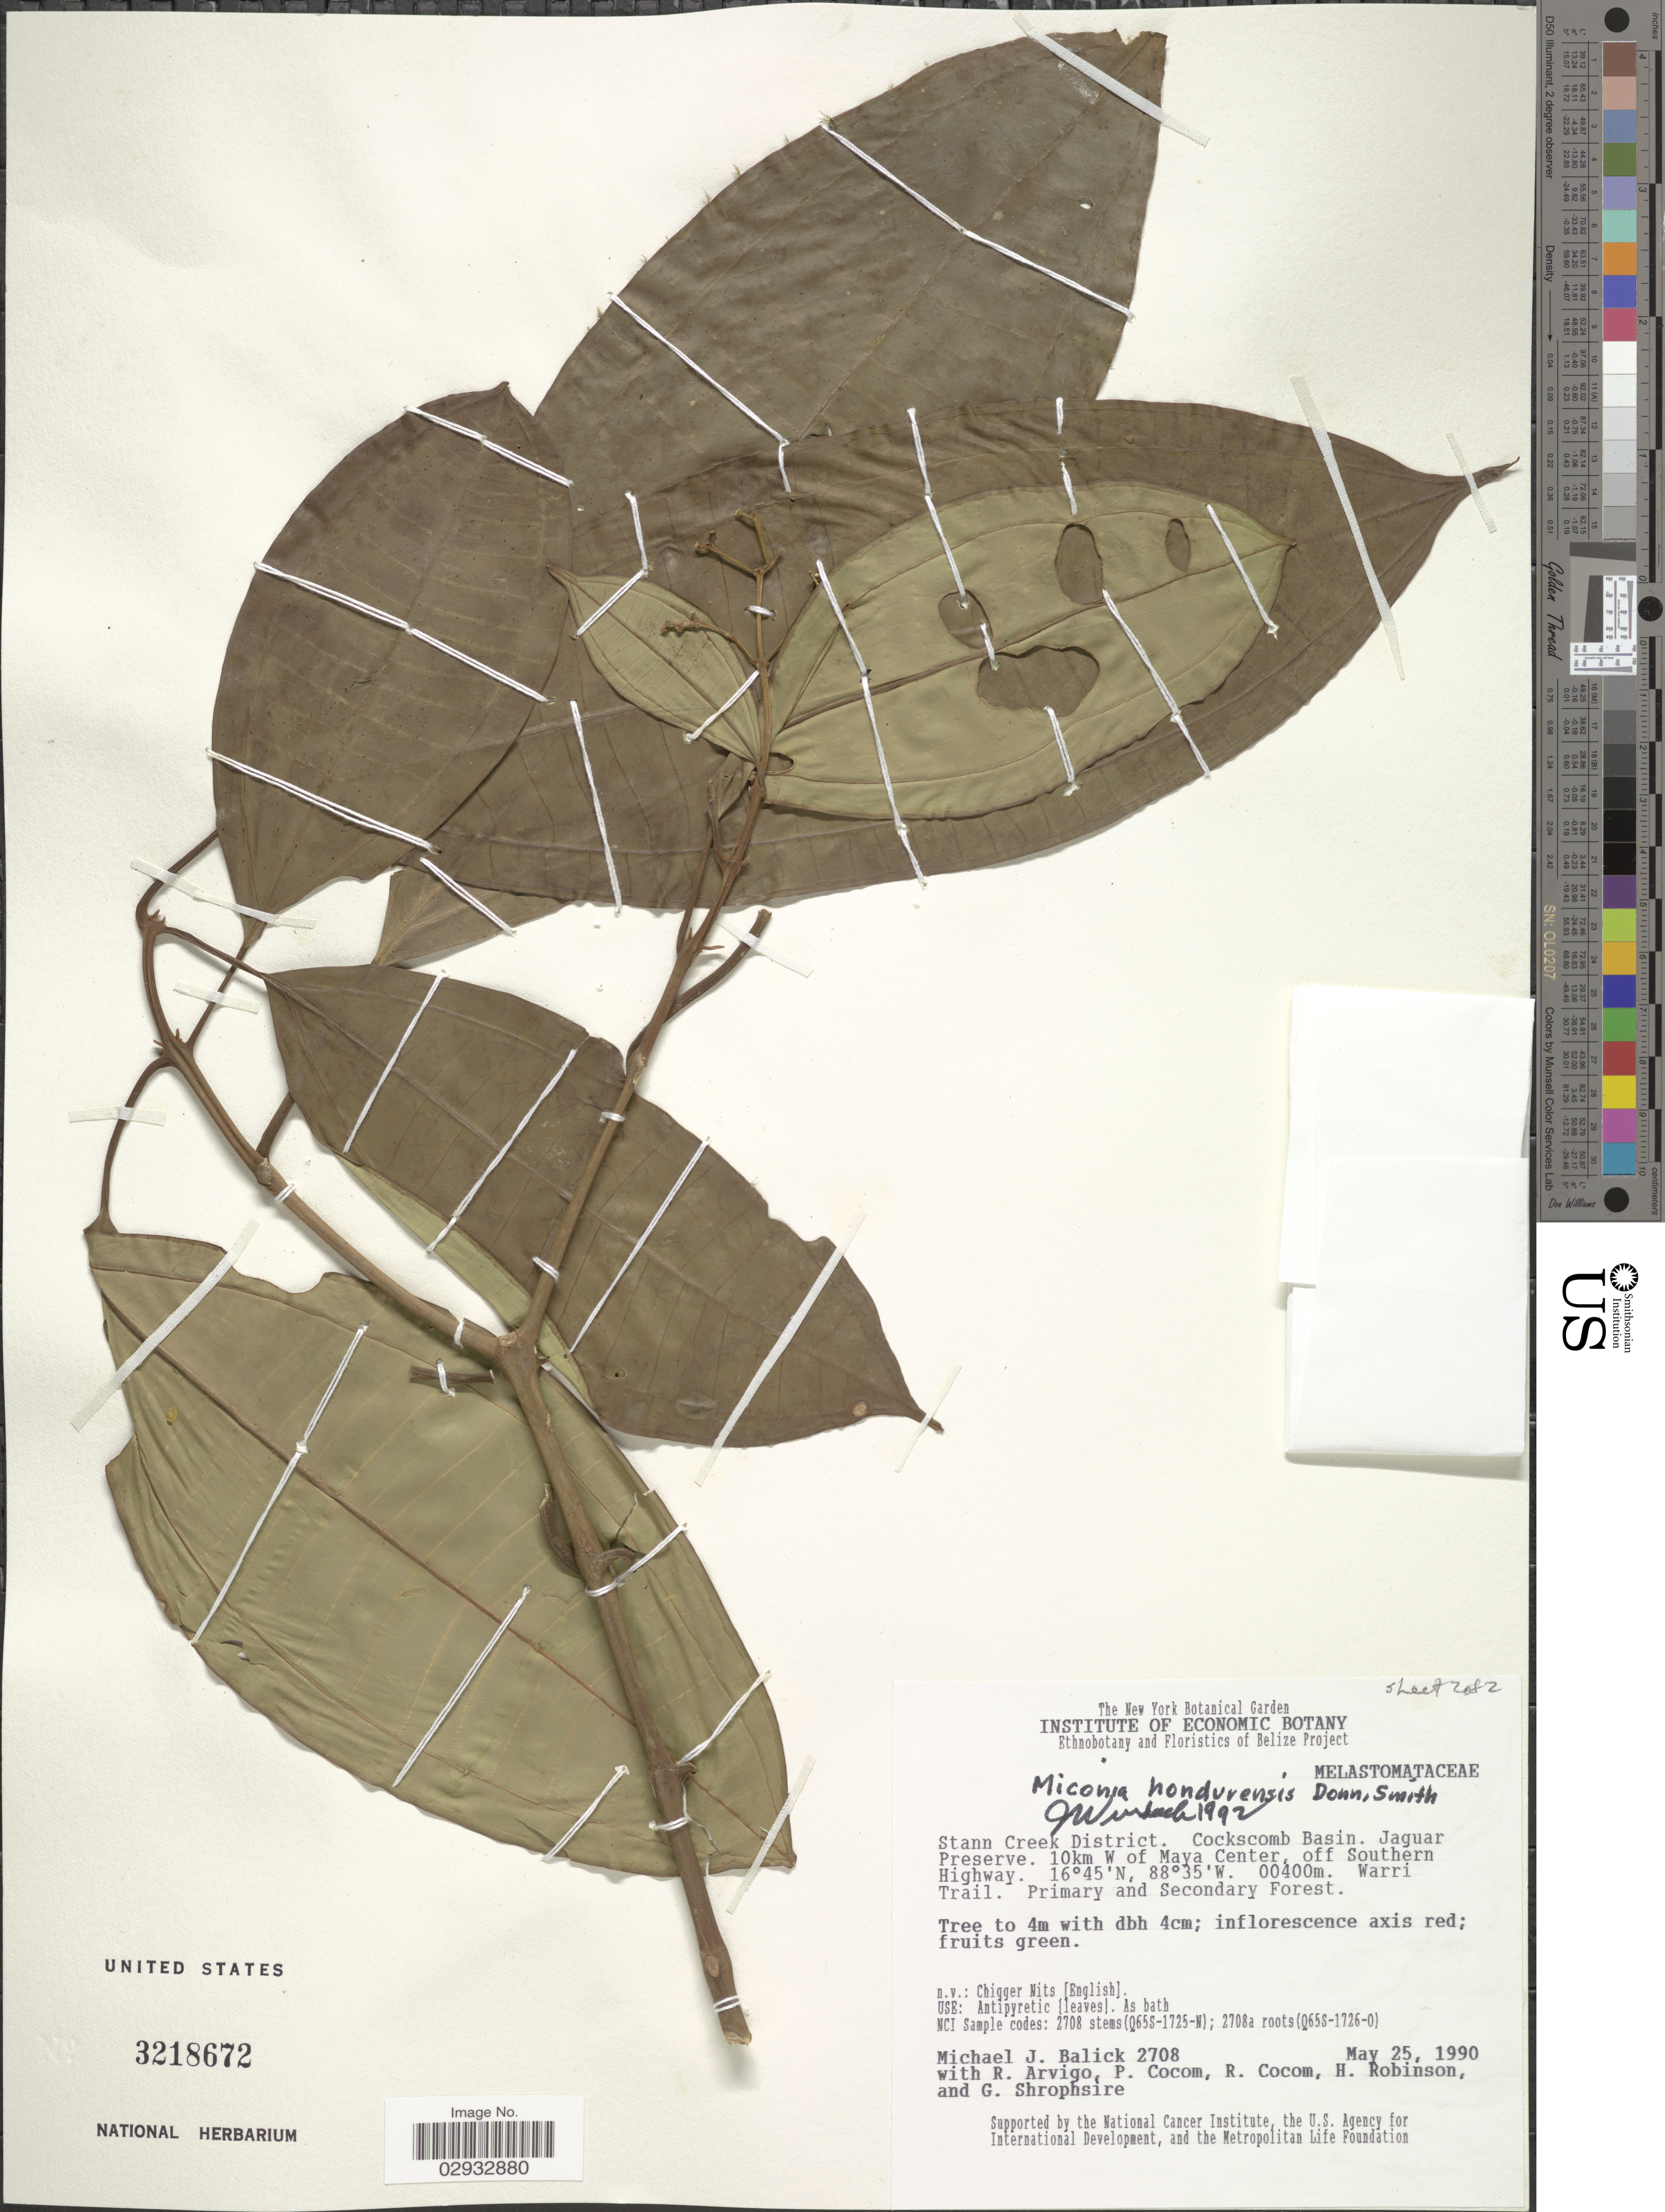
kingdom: Plantae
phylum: Tracheophyta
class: Magnoliopsida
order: Myrtales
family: Melastomataceae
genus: Miconia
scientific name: Miconia hondurensis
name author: Donn. Sm.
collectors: M. J. Balick, R. Arvigo, P. Cocom, R. Cocom & et al.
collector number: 2708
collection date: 1990-05-25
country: Belize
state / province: Stann Creek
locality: Stann Creek District. Cockscomb Basin. Jaguar Preserve. 10km W of Maya Center, off Southern Highway. Warri Trail.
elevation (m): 400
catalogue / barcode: US 3218672